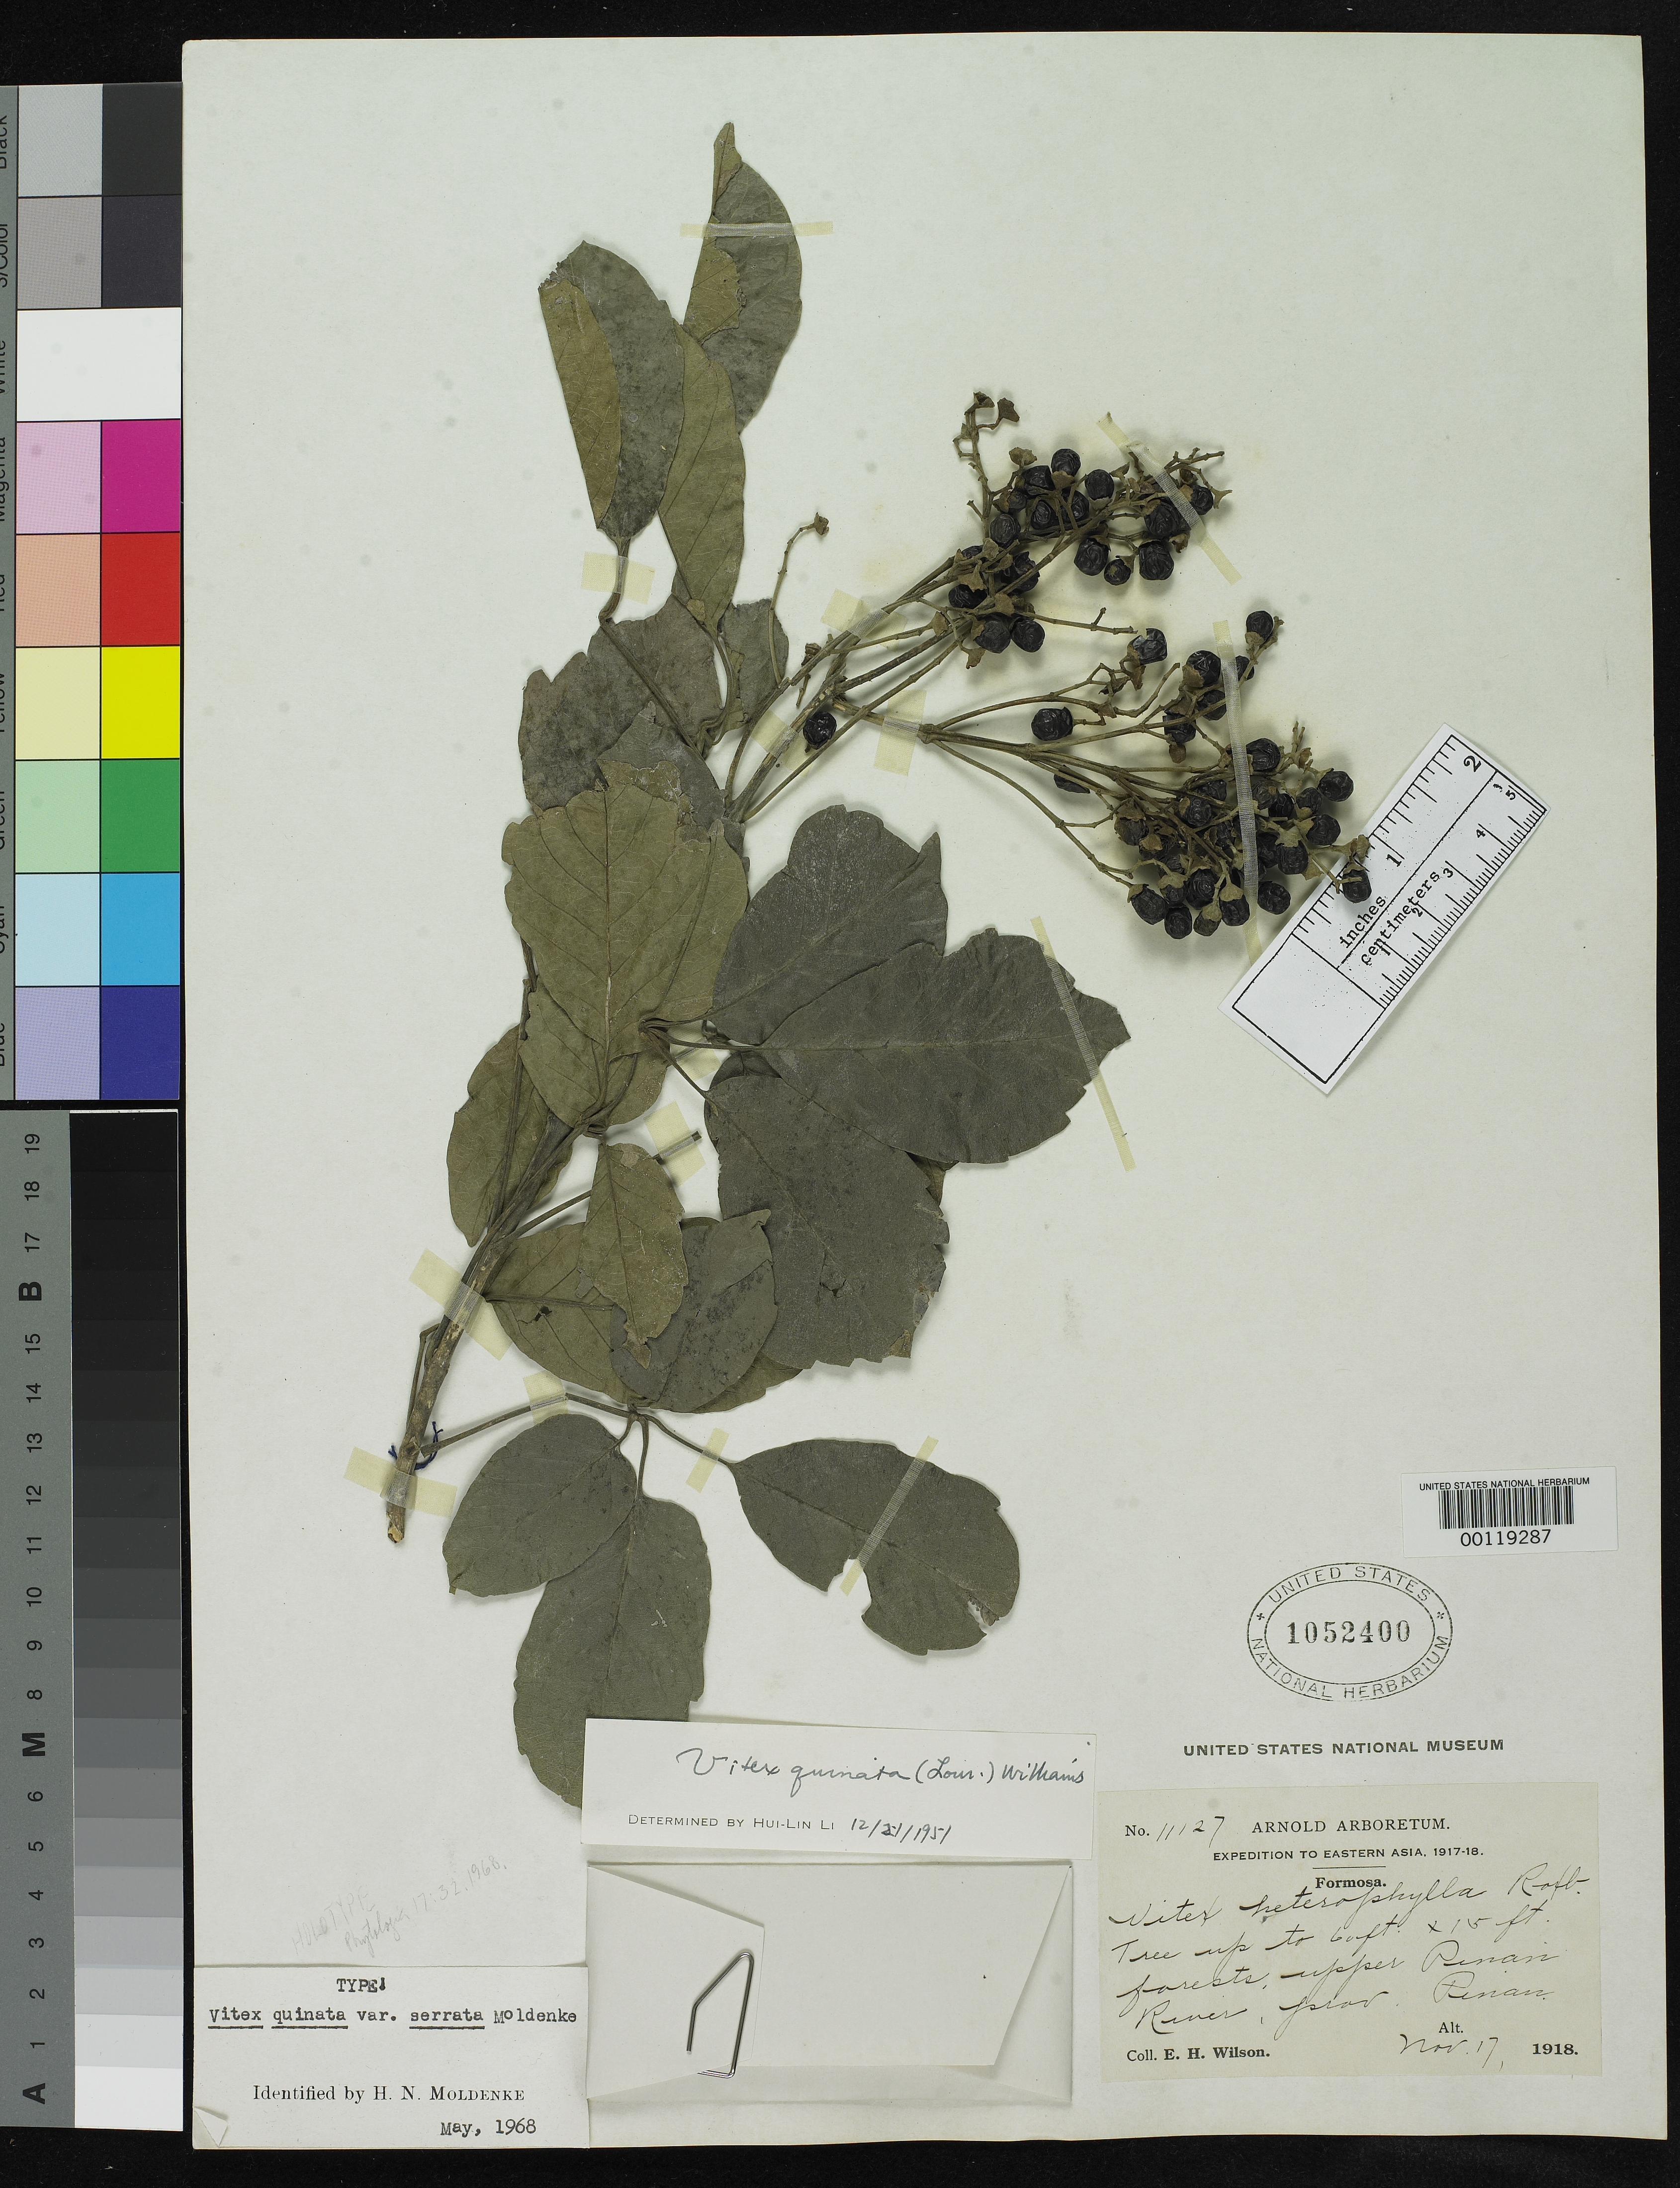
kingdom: Plantae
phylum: Tracheophyta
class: Magnoliopsida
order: Lamiales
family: Lamiaceae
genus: Vitex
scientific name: Vitex quinata var. serrata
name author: Moldenke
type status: Holotype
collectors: E. H. Wilson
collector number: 11127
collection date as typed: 17 Nov 1918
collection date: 1918-11-17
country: Taiwan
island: Taiwan [Formosa]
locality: Upper Pinan River, Pinan.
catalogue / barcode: US 1052400